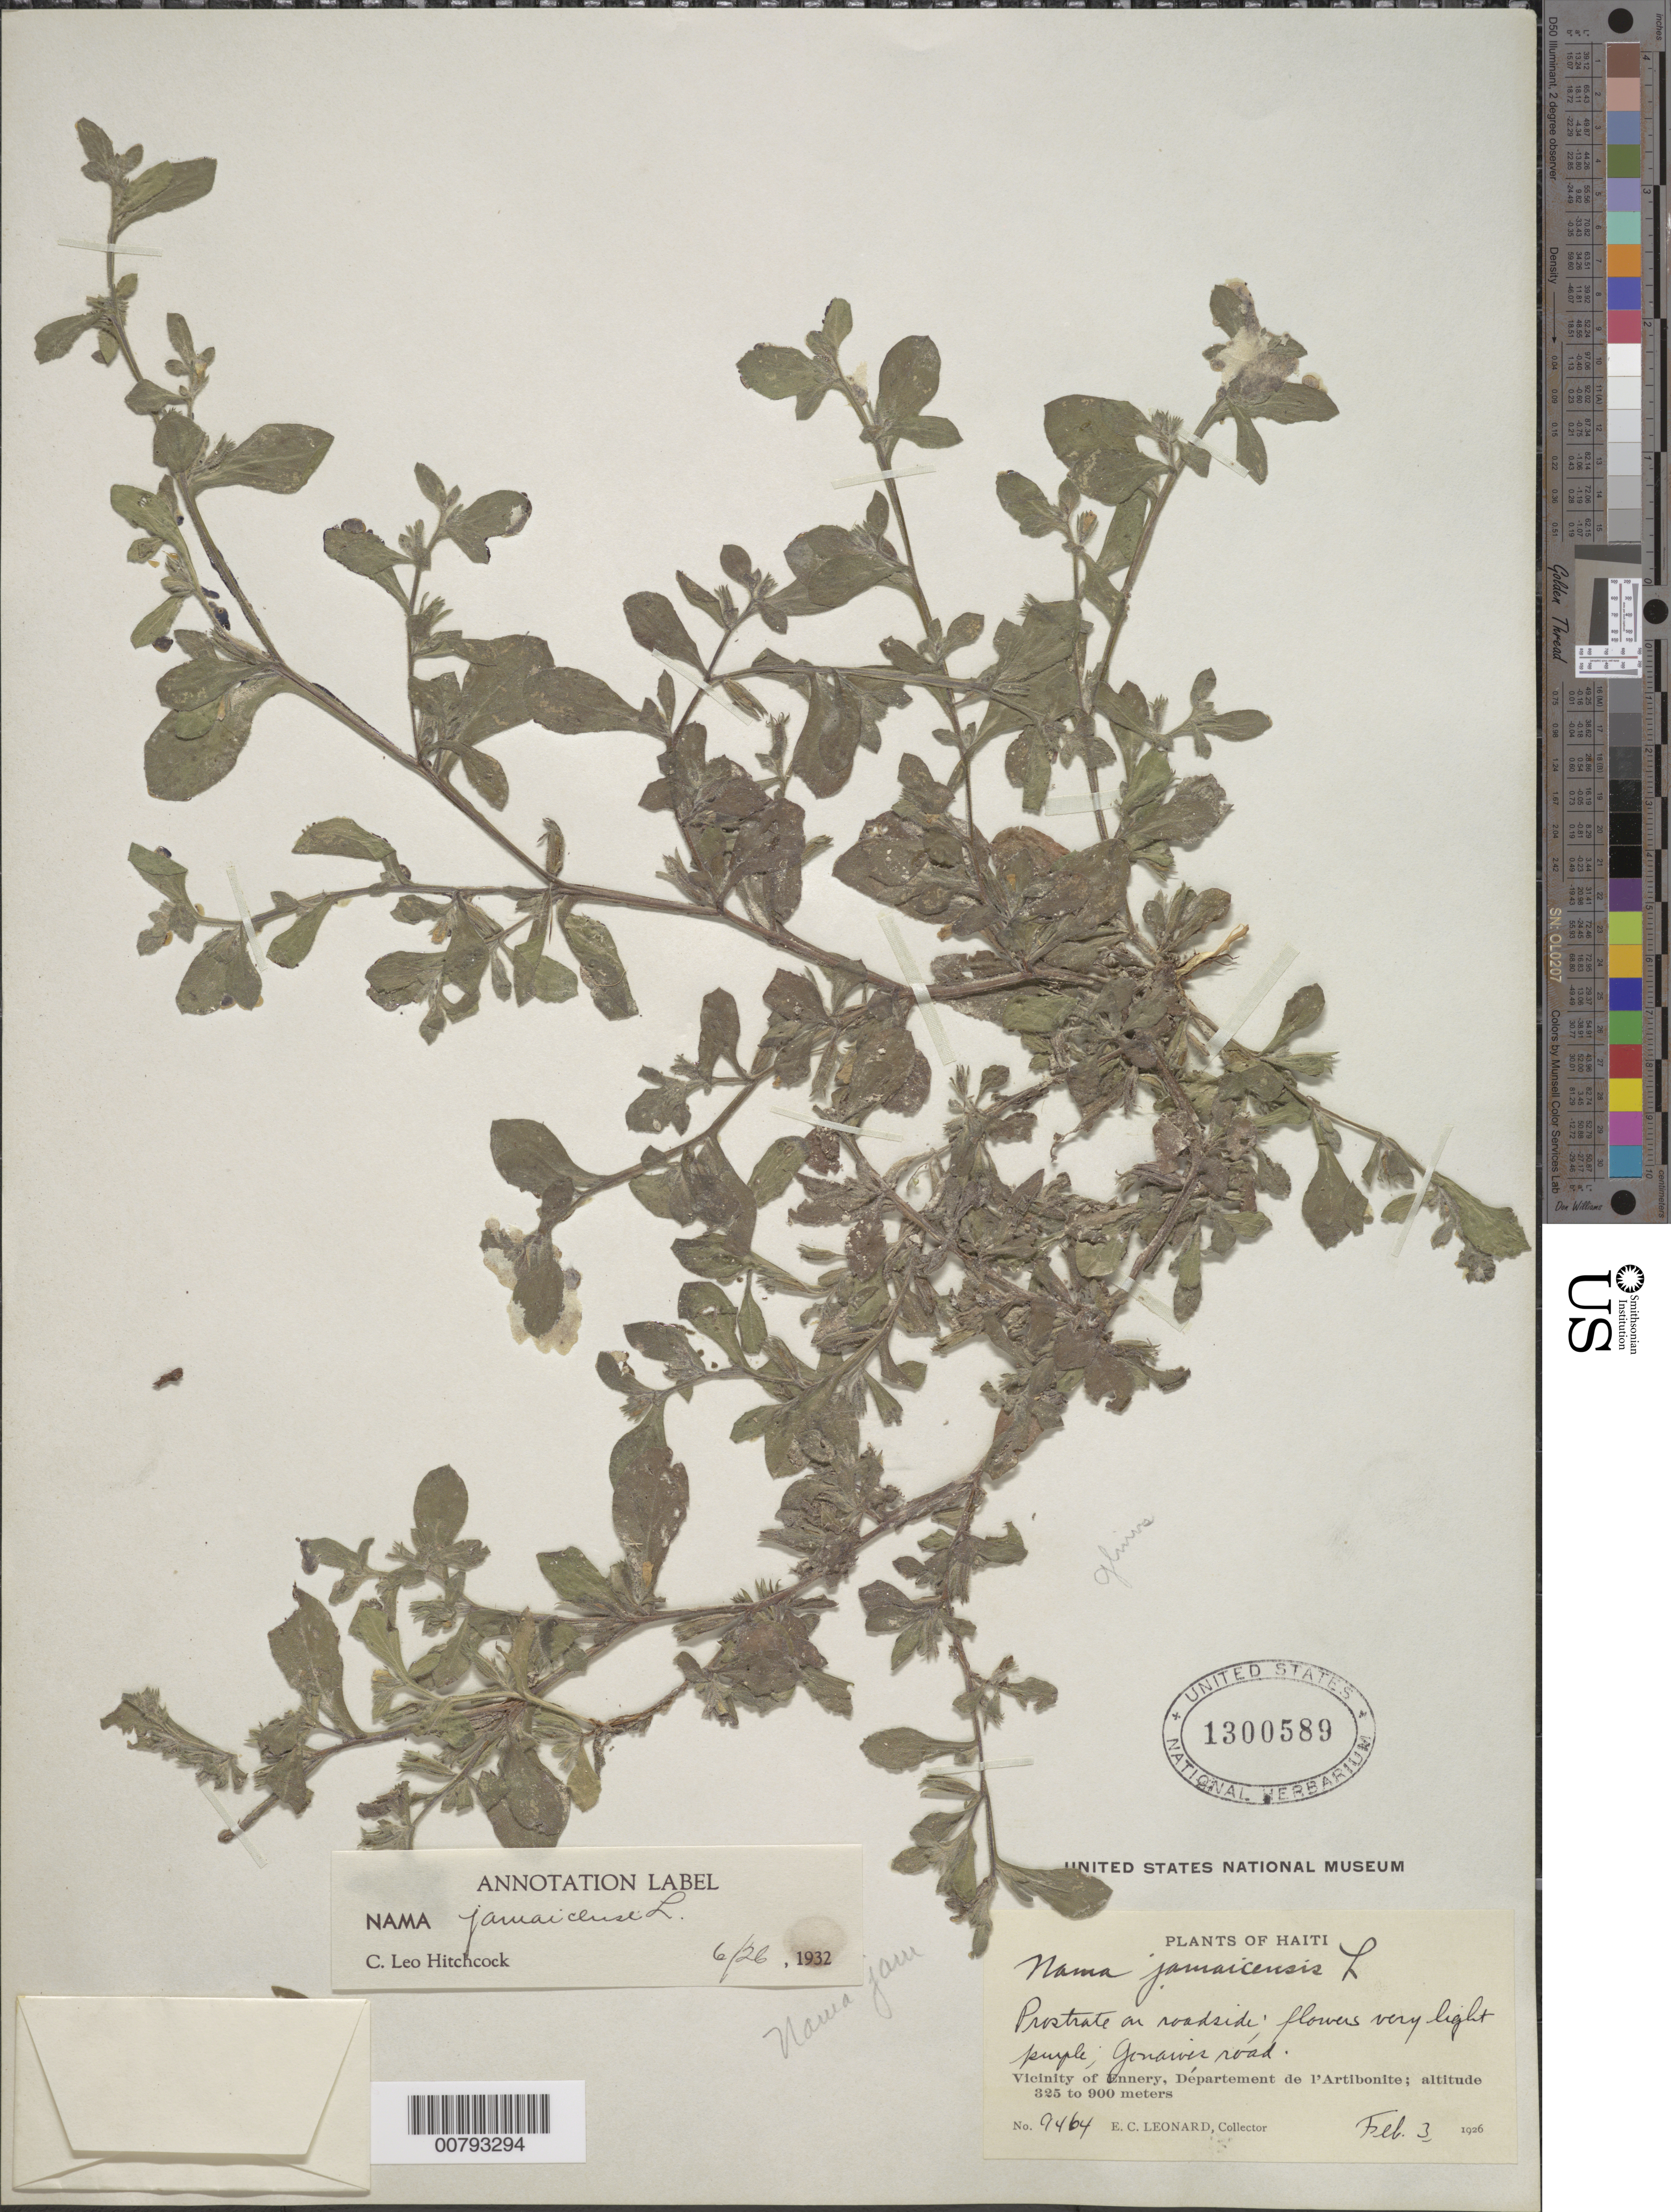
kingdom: Plantae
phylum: Tracheophyta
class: Magnoliopsida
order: Boraginales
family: Namaceae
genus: Nama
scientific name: Nama jamaicensis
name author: L.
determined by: Hitchcock, C. L.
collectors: E. C. Leonard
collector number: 9464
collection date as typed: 03 Feb 1926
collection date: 1926-02-03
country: Haiti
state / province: Artibonite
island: Hispaniola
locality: Vicinity of Ennery, Gonaives road.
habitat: On roadside.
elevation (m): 325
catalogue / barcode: US 1300589